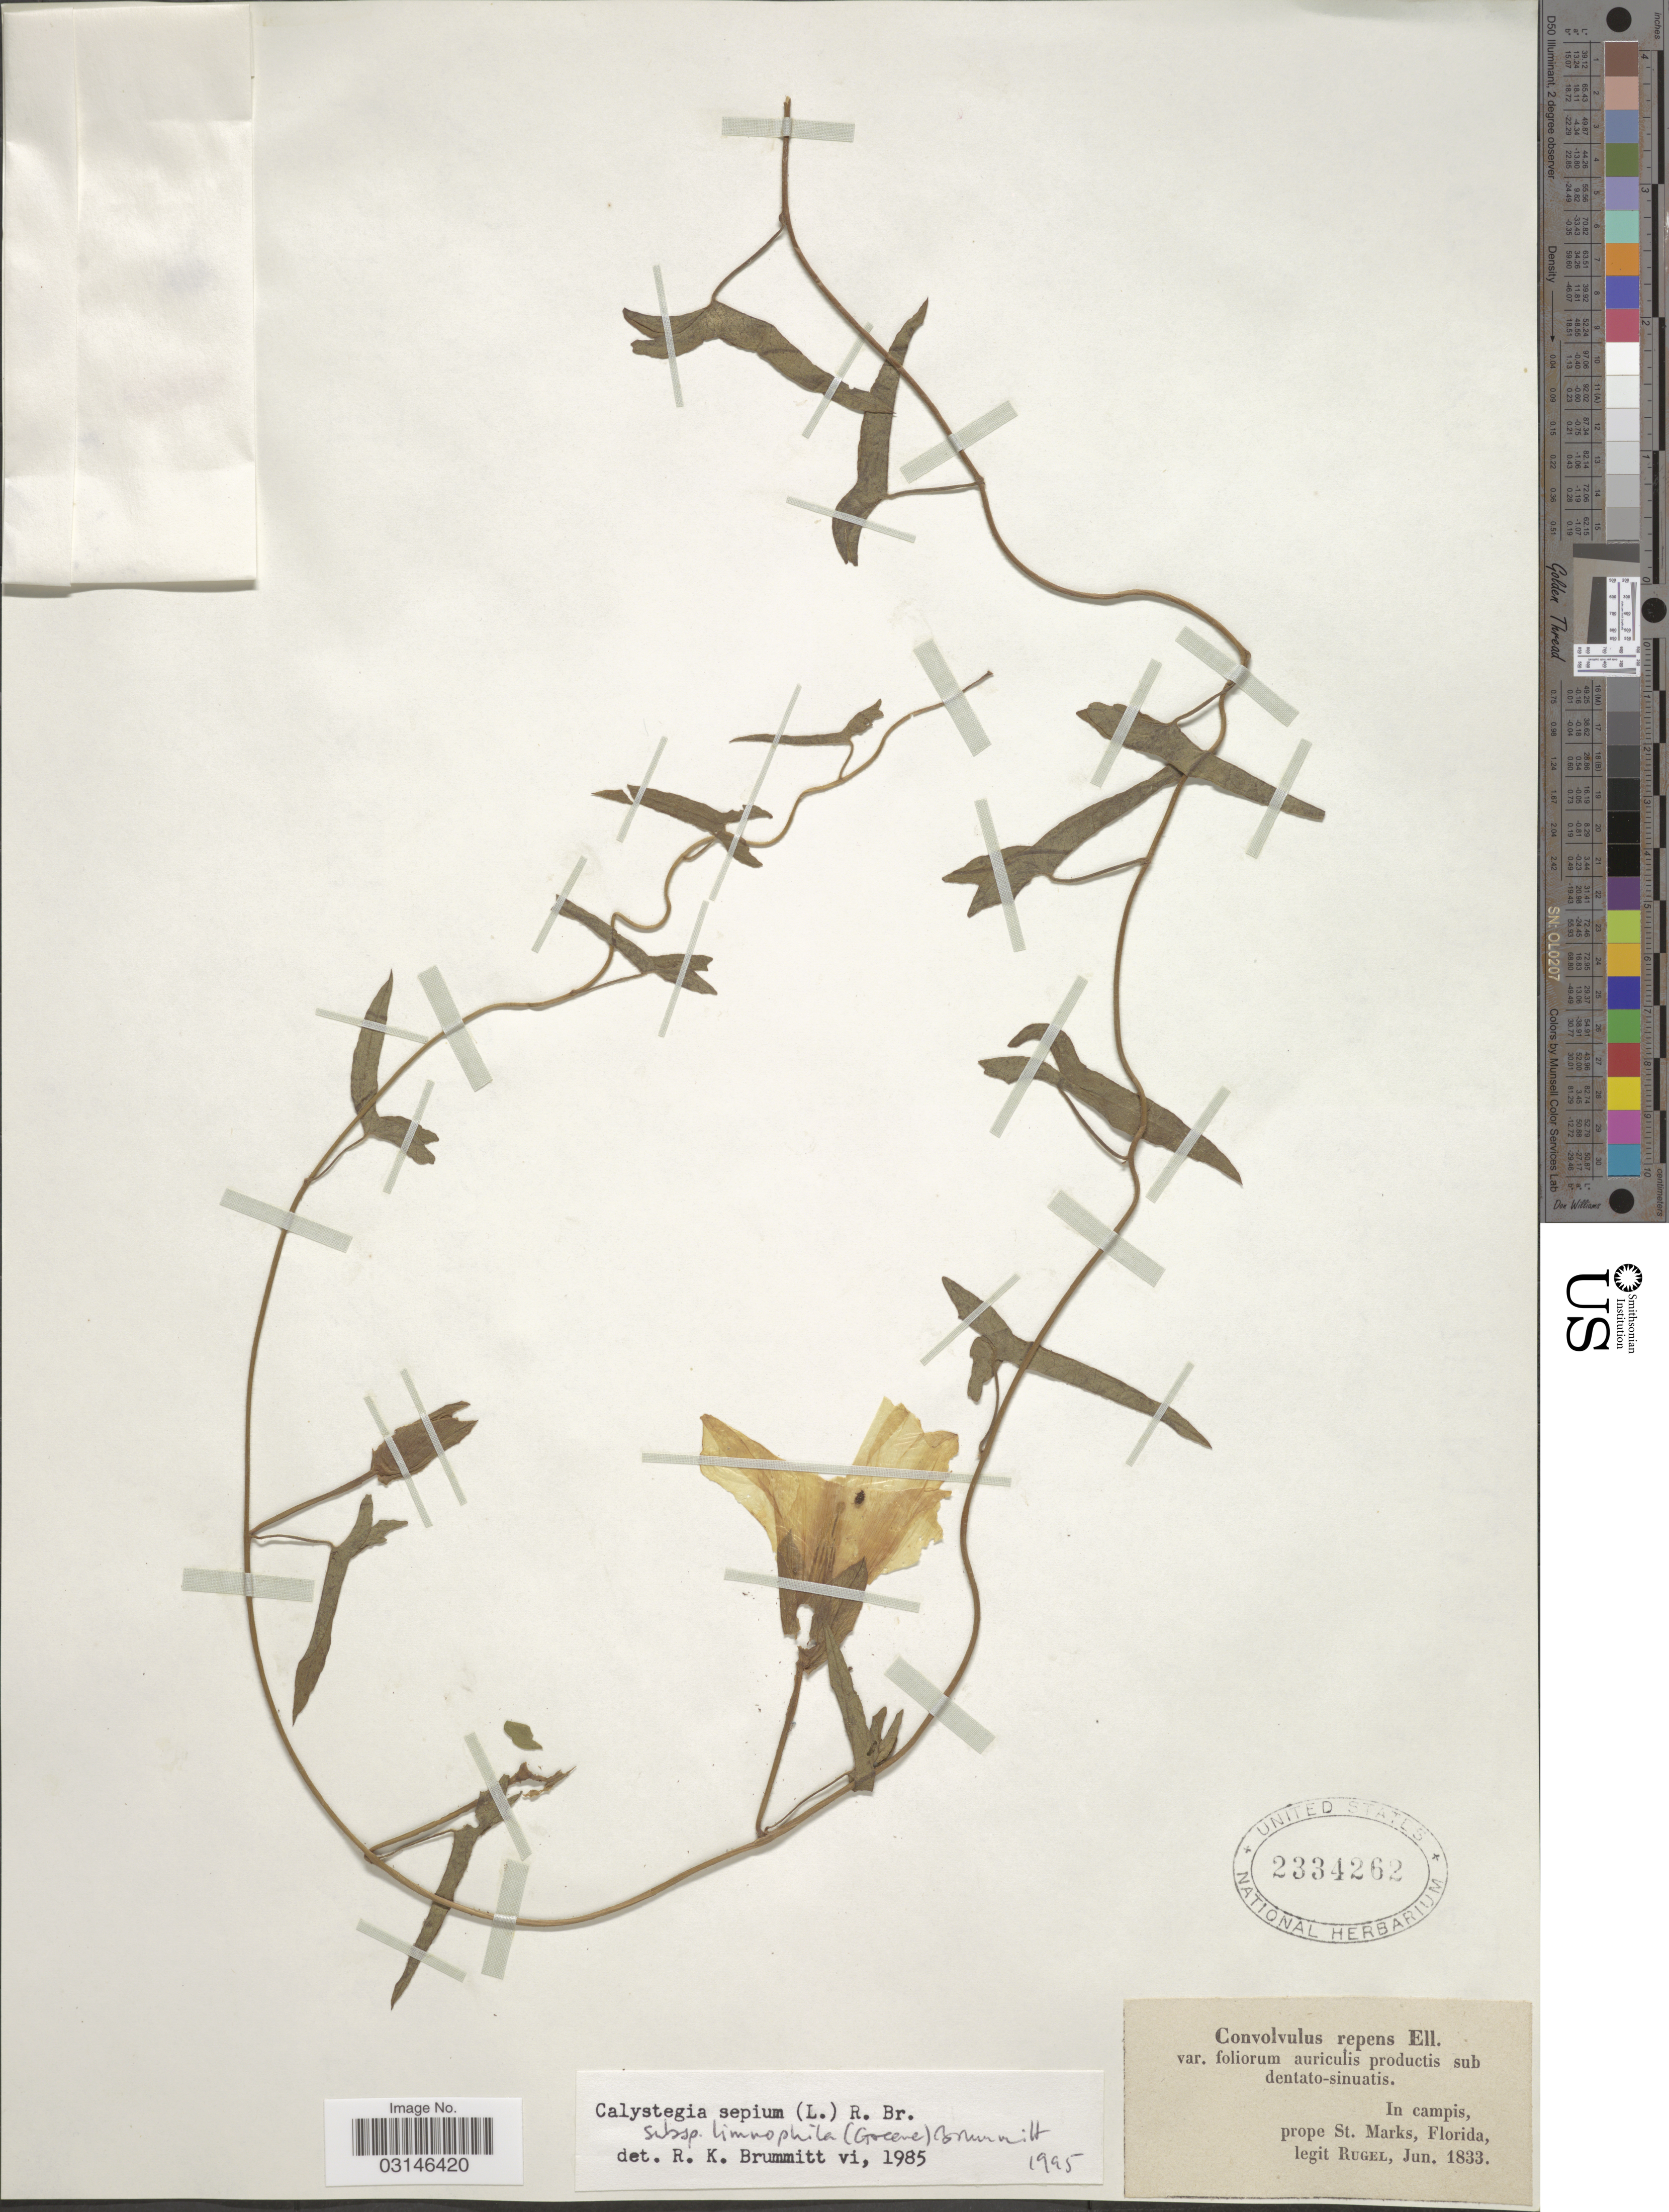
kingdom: Plantae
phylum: Tracheophyta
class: Magnoliopsida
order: Solanales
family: Convolvulaceae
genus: Calystegia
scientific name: Calystegia sepium subsp. limnophila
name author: (Greene) Brummitt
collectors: Rugel, --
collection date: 1833-06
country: United States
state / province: Florida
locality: In campis, prope St. Marks, Florida.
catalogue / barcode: US 2334262